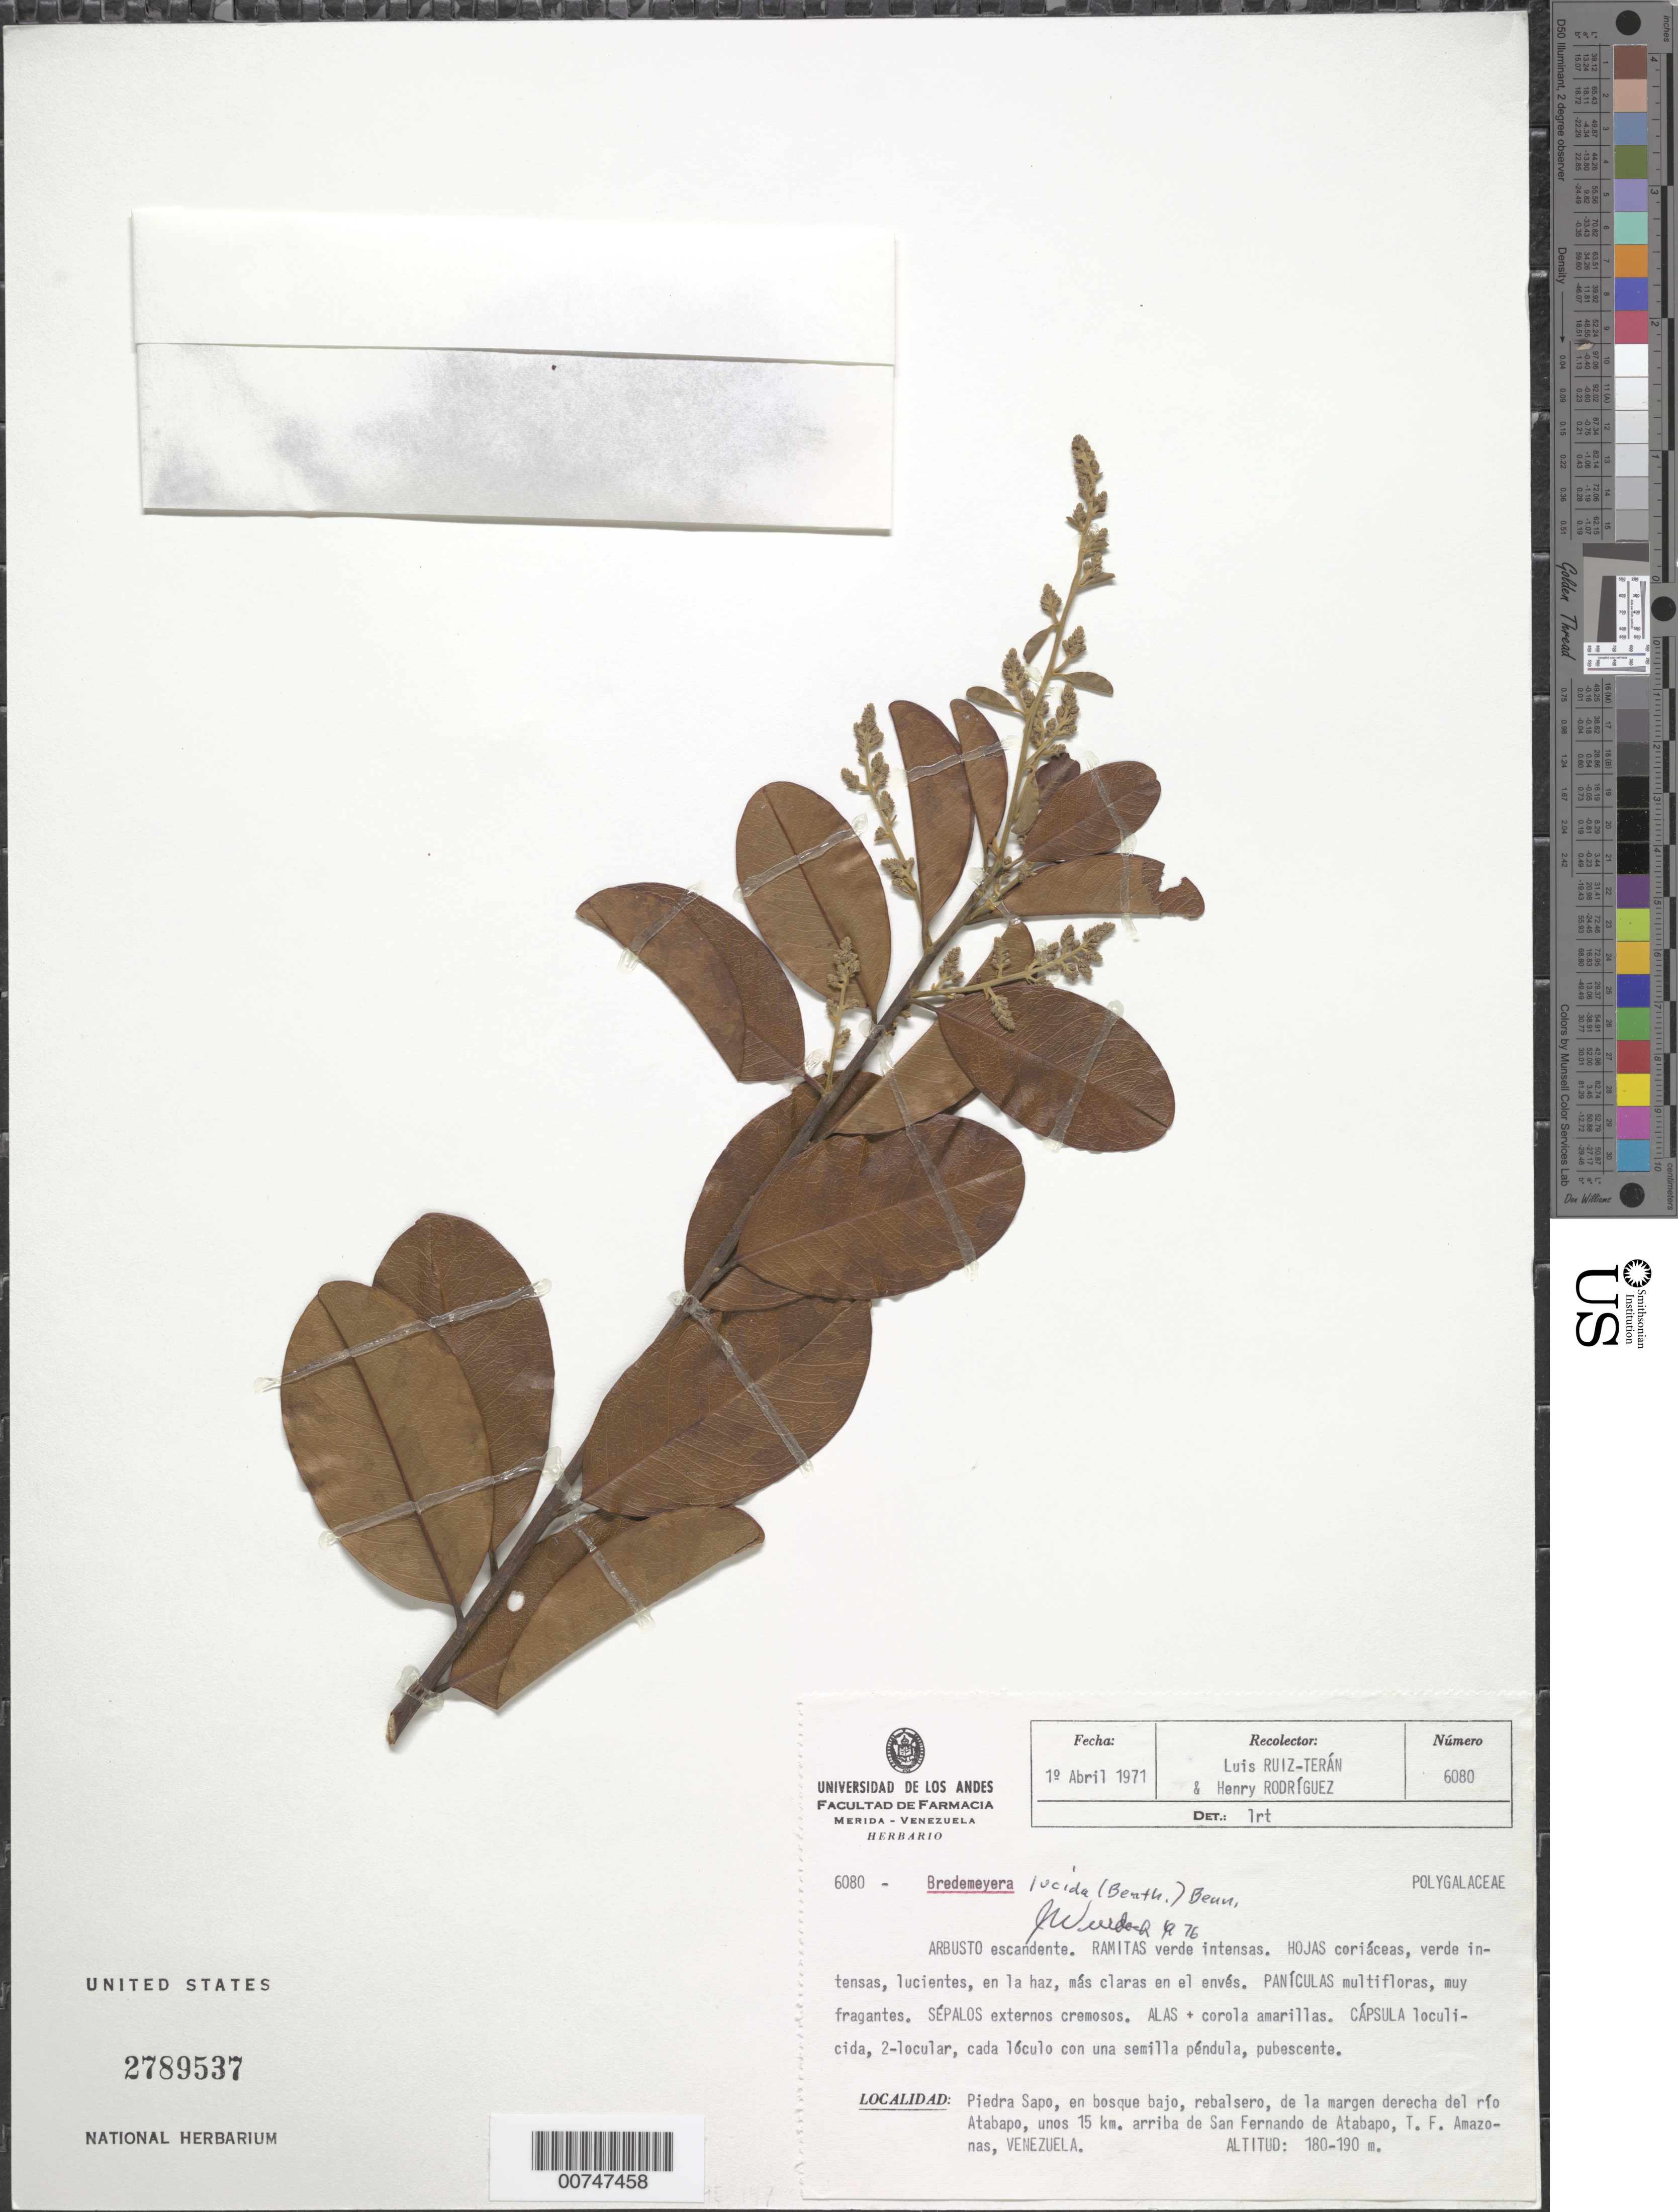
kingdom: Plantae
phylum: Tracheophyta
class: Magnoliopsida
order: Fabales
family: Polygalaceae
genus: Bredemeyera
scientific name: Bredemeyera lucida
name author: (Benth.) Klotzsch ex Hassk.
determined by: Wurdack, John J., (US), US (UNITED STATES)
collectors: L. E. Ruíz-Terán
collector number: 6080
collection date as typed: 1-Apr-71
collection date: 1971-04-01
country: Venezuela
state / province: Amazonas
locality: Piedra Sapo, Río Atabapo, 15 km from San Fernando de Atabapo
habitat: Bosque bajo, rebalsero, de la margen derecha del rio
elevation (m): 180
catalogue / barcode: US 2789537